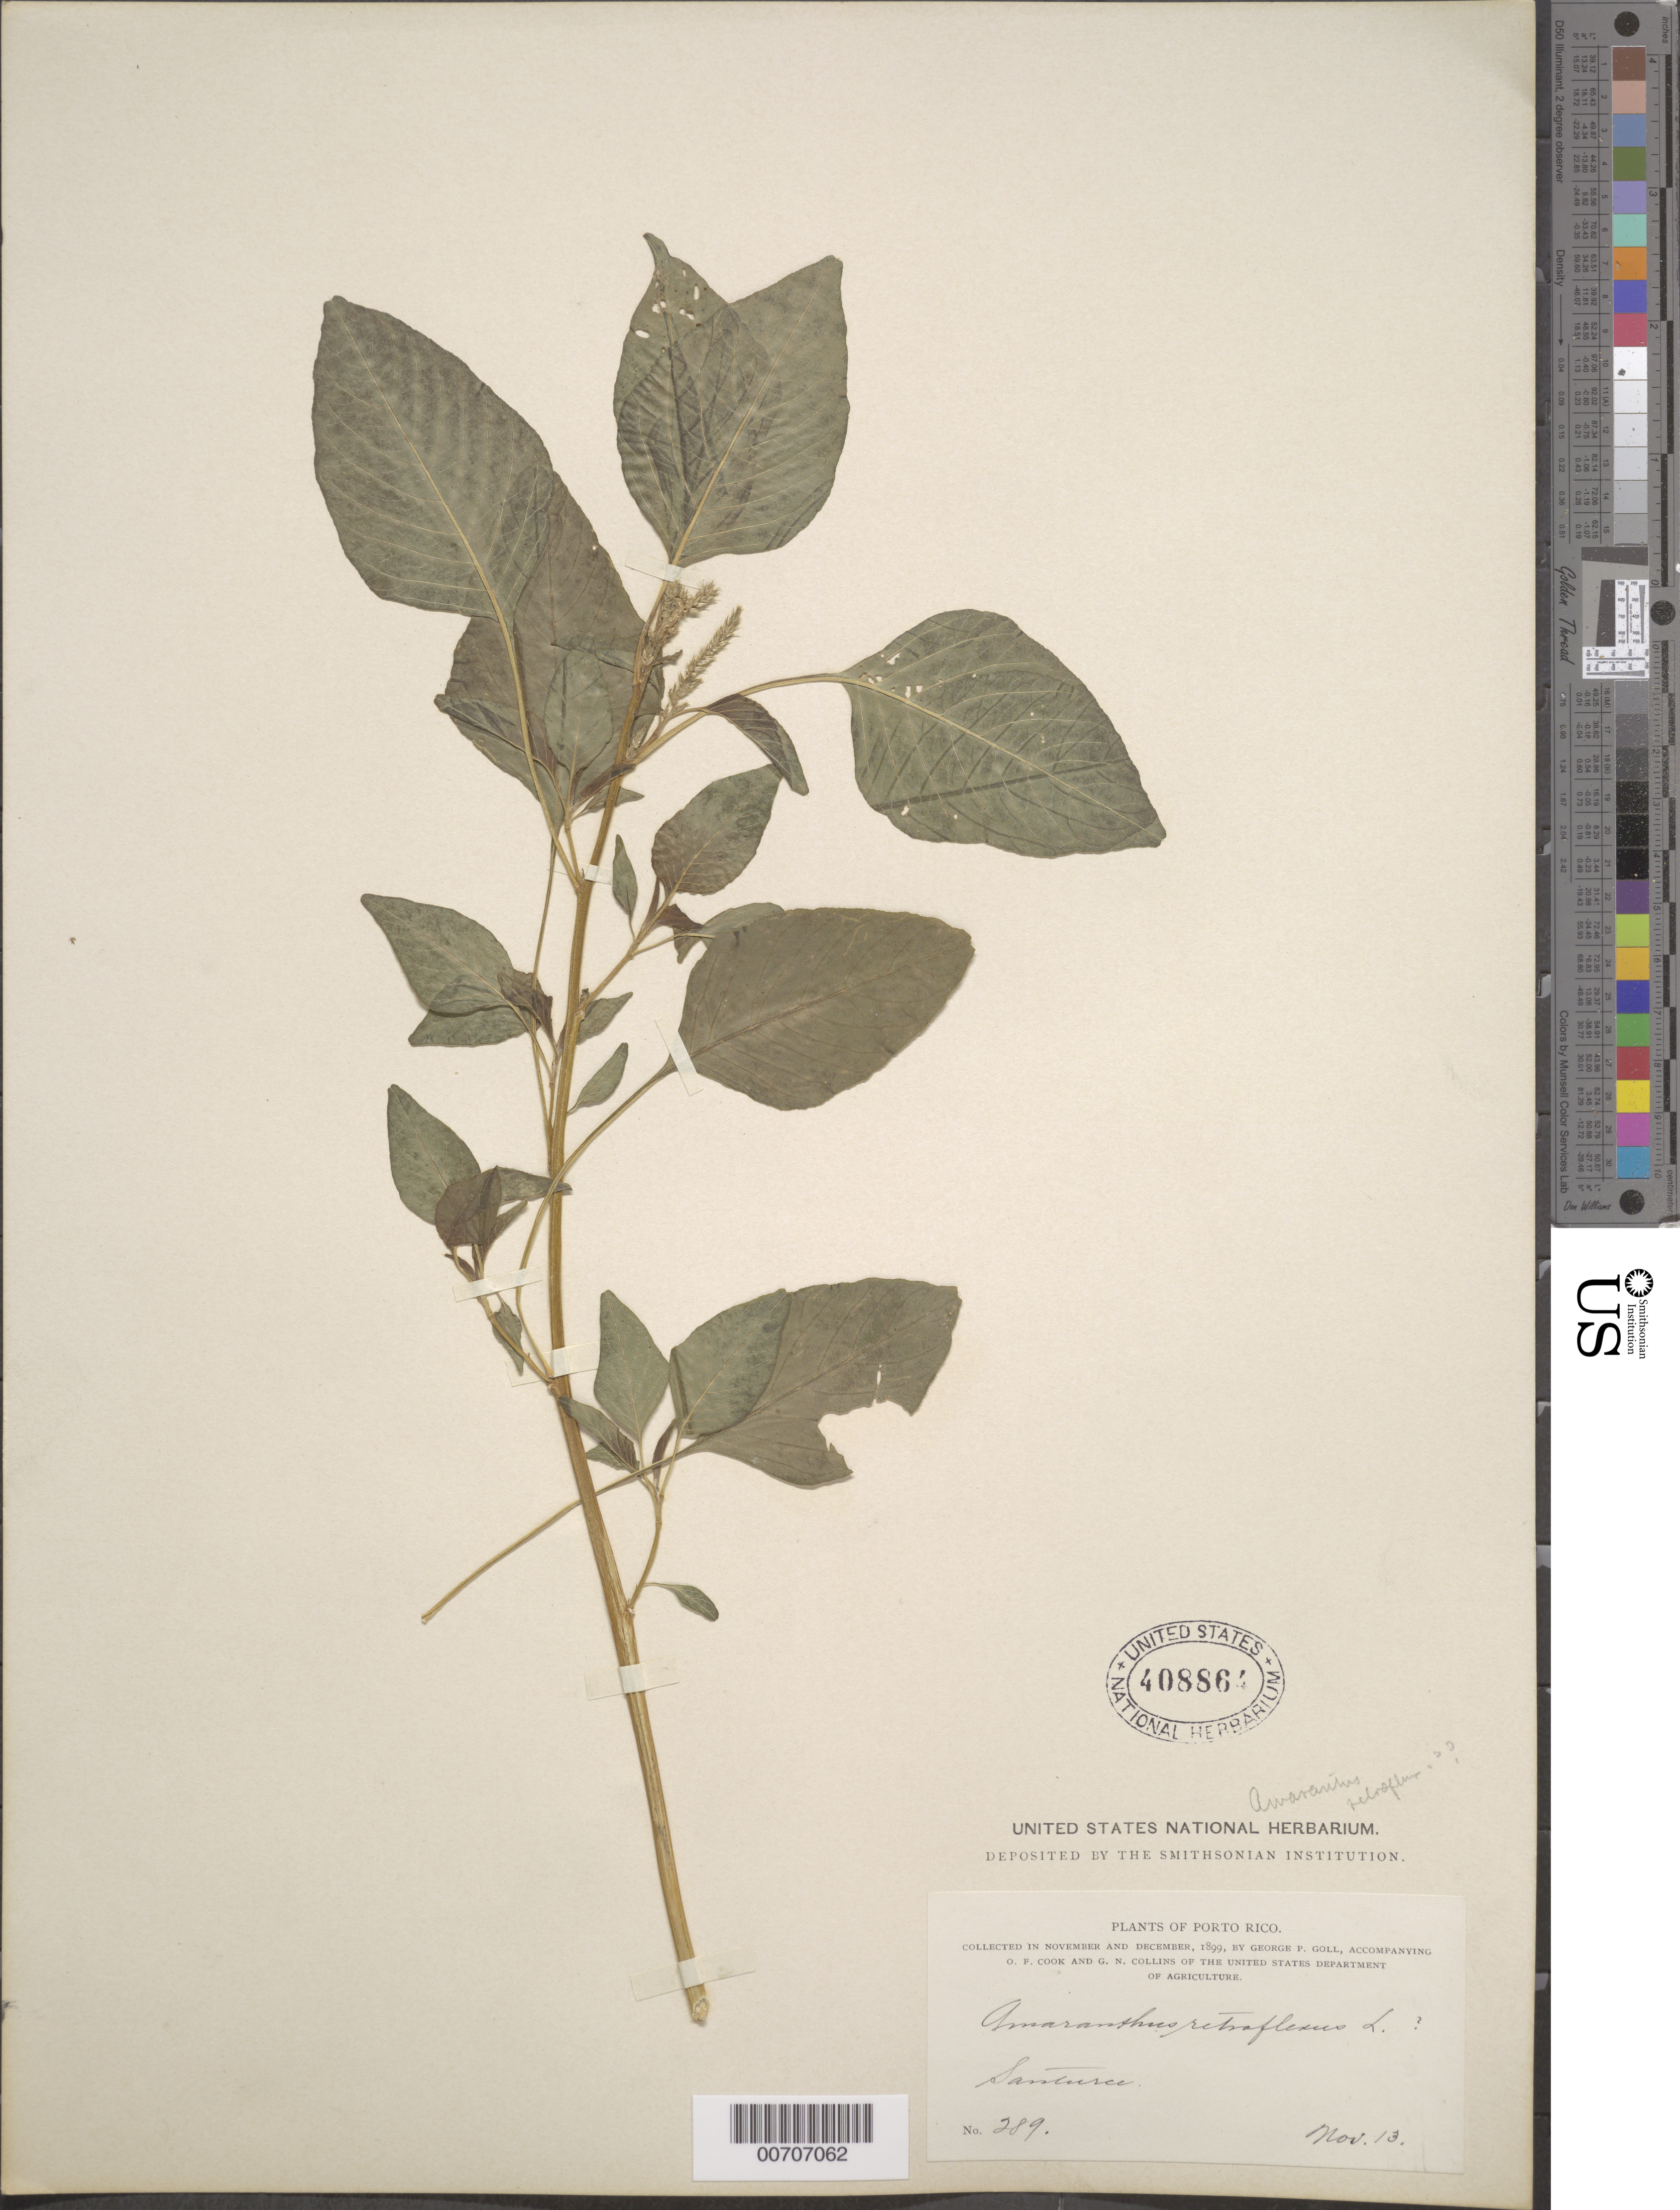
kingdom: Plantae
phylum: Tracheophyta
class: Magnoliopsida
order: Caryophyllales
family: Amaranthaceae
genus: Amaranthus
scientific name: Amaranthus retroflexus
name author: L.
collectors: G. Goll, O. F. Cook & G. Collins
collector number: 289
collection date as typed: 13 Nov 1899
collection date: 1899-11-13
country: Puerto Rico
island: Greater Antilles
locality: Santurce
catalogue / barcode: US 408864